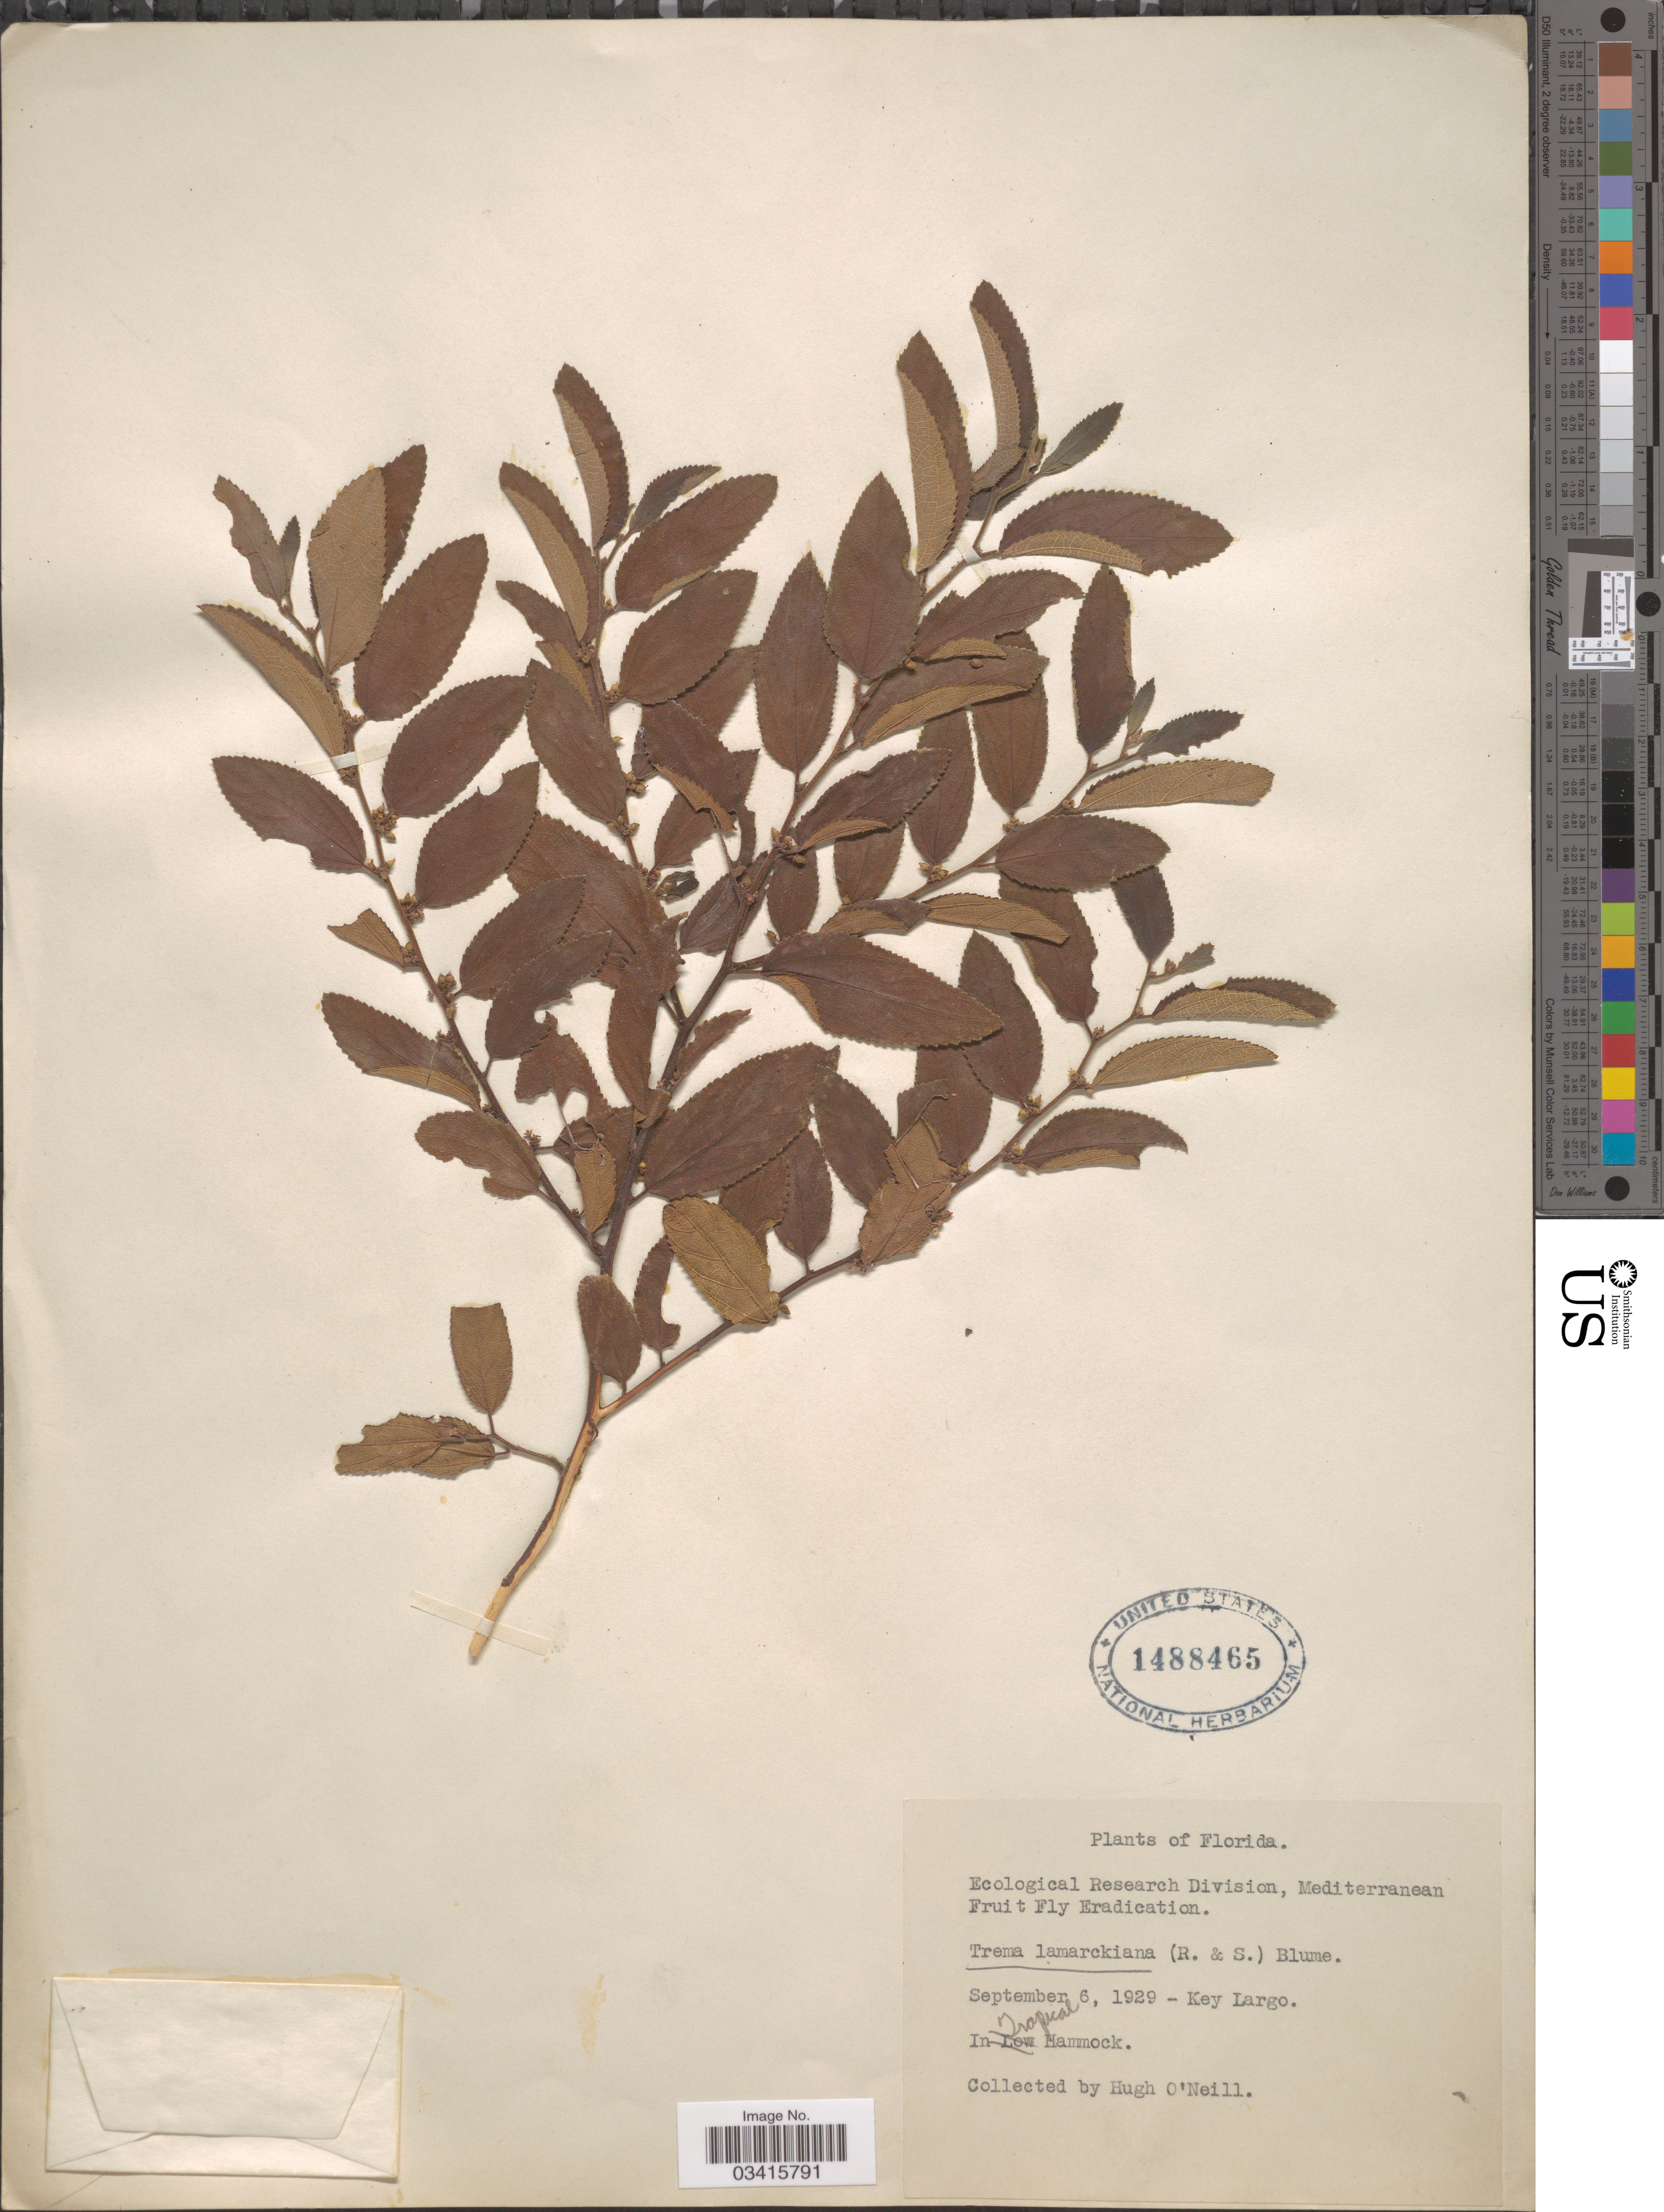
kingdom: Plantae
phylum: Tracheophyta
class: Magnoliopsida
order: Rosales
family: Cannabaceae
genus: Trema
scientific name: Trema lamarckianum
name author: (Schult.) Blume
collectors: H. O'Neill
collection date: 1929-09-06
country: United States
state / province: Florida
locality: Key Largo. In Tropical Hammock.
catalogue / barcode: US 1488465